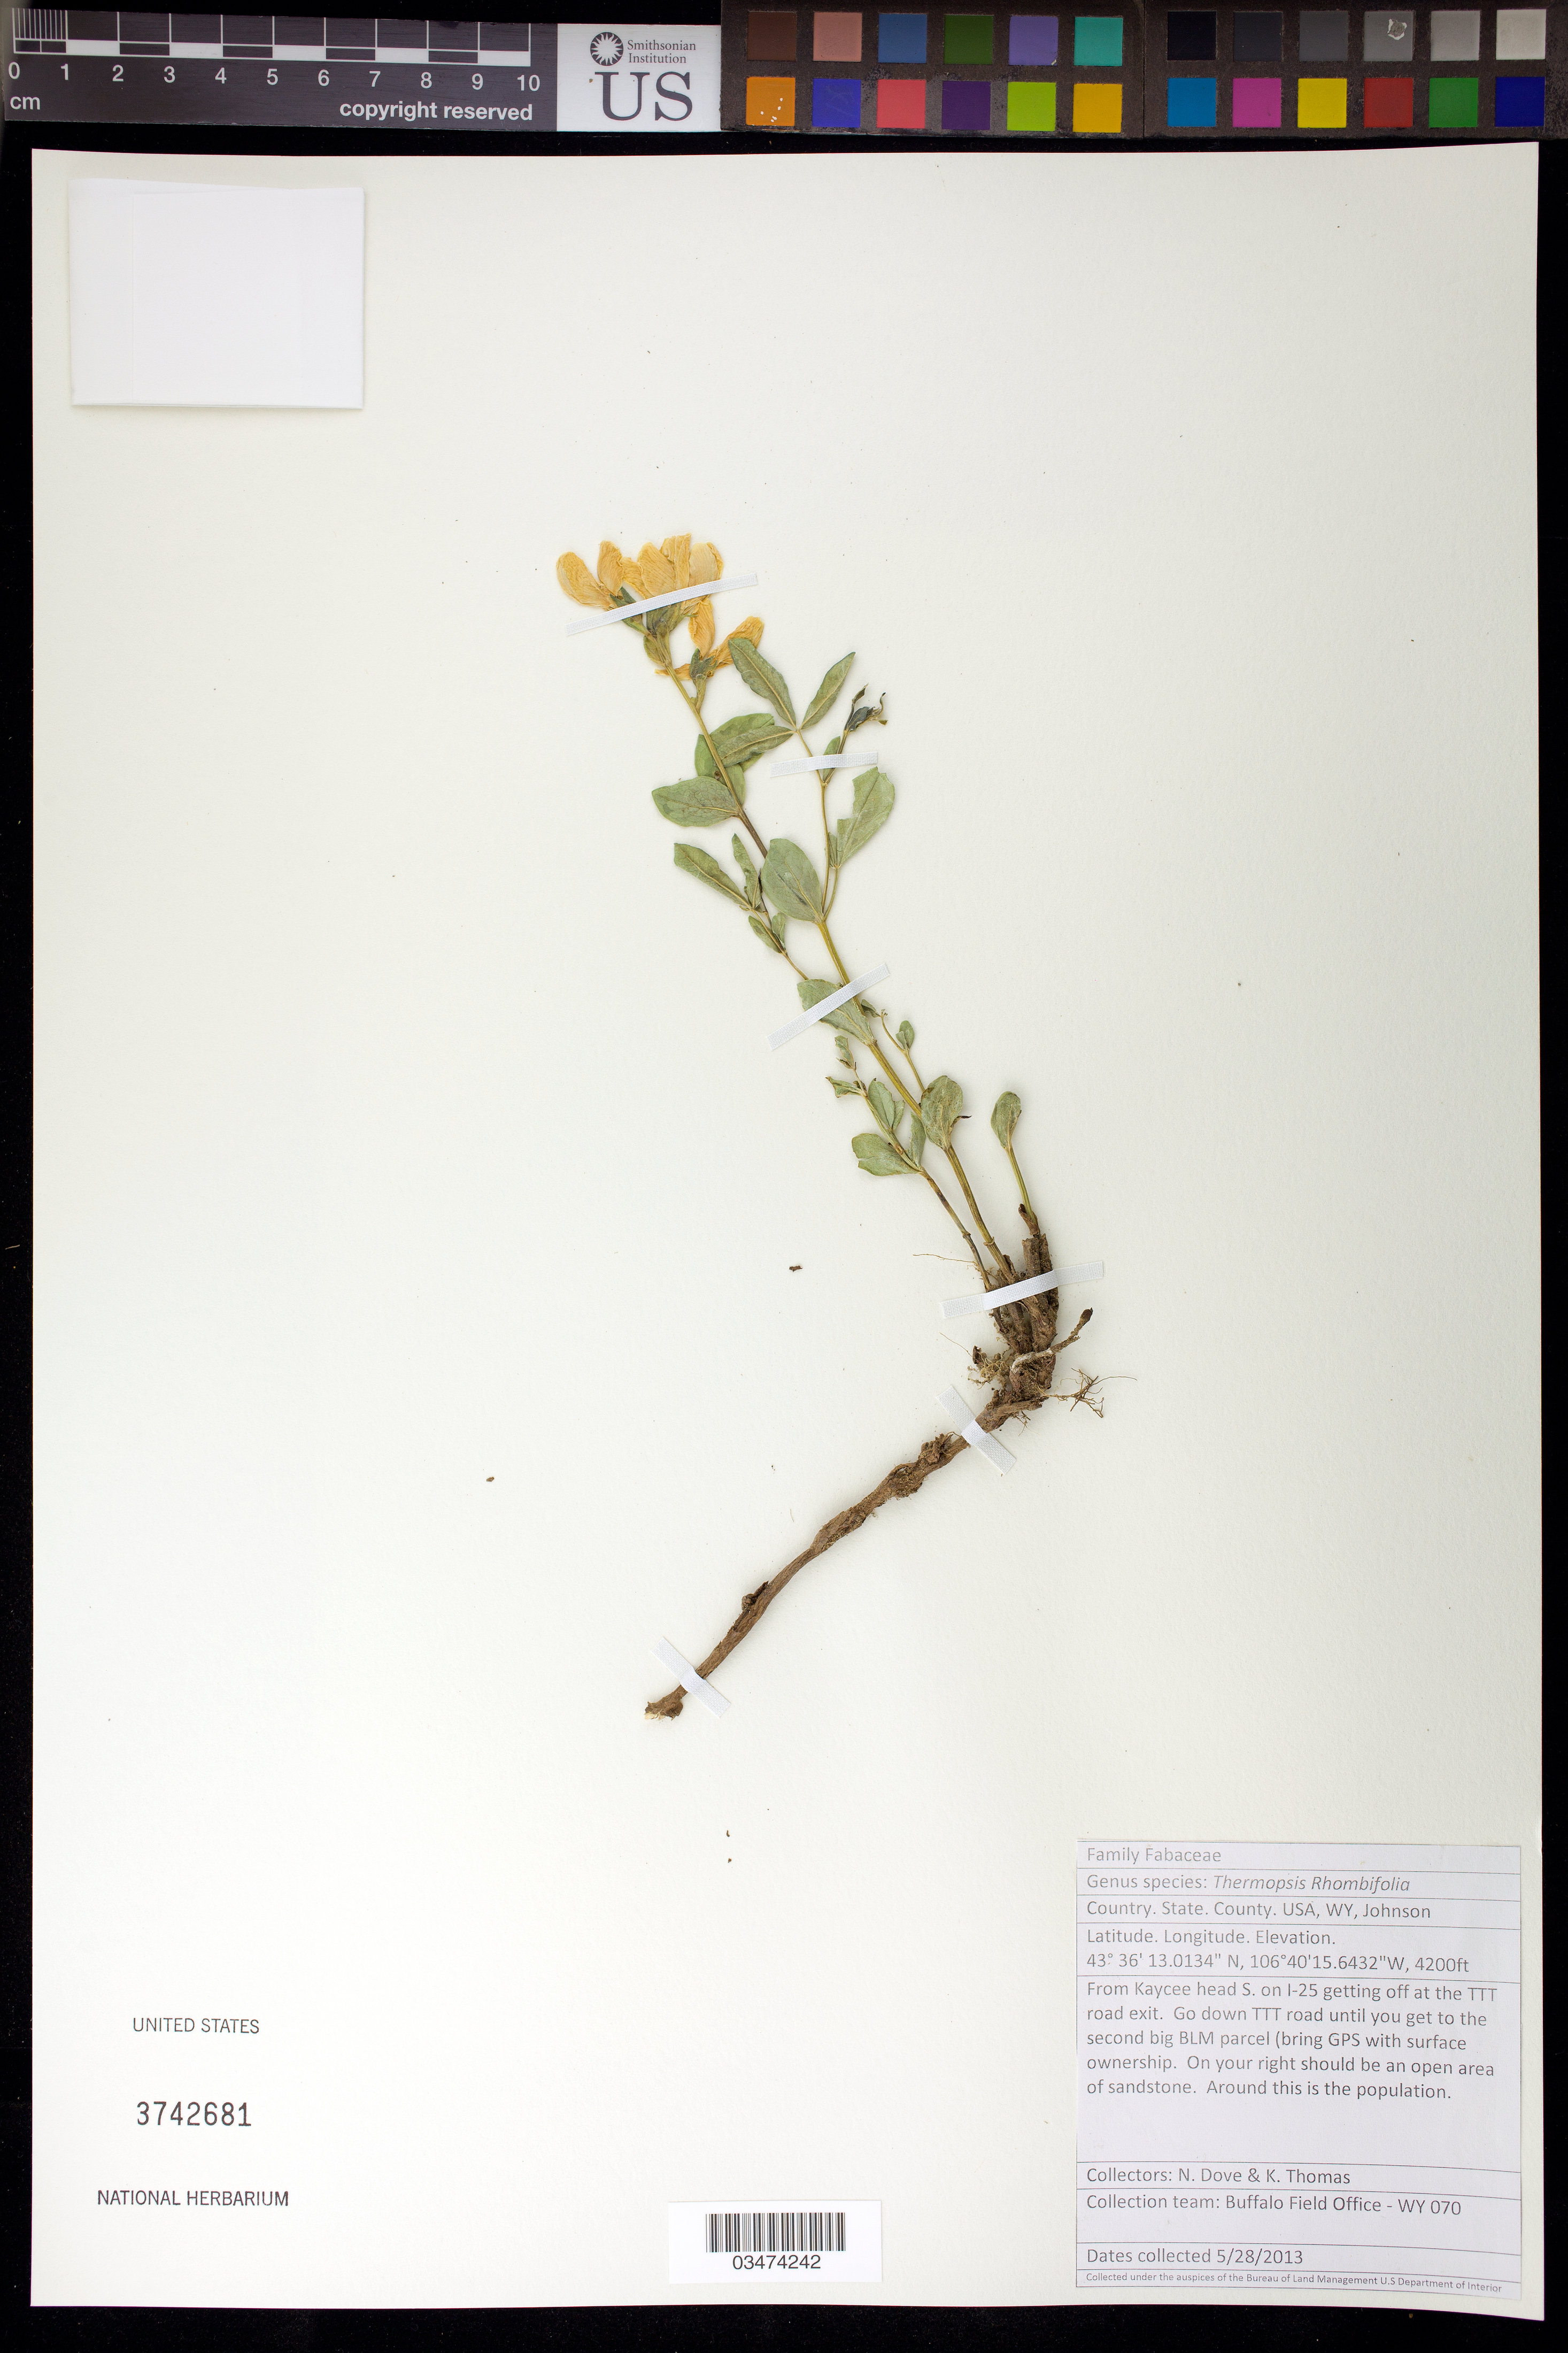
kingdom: Plantae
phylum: Tracheophyta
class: Magnoliopsida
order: Fabales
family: Fabaceae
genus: Thermopsis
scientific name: Thermopsis rhombifolia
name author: Richardson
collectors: N. Dove & K. Thomas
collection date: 2013-05-28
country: United States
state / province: Wyoming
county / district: Johnson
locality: From Kaycee head S on I-25 to TTT road exit. Go down TTT road until the second big BLM parcel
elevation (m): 1280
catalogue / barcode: US 3742681